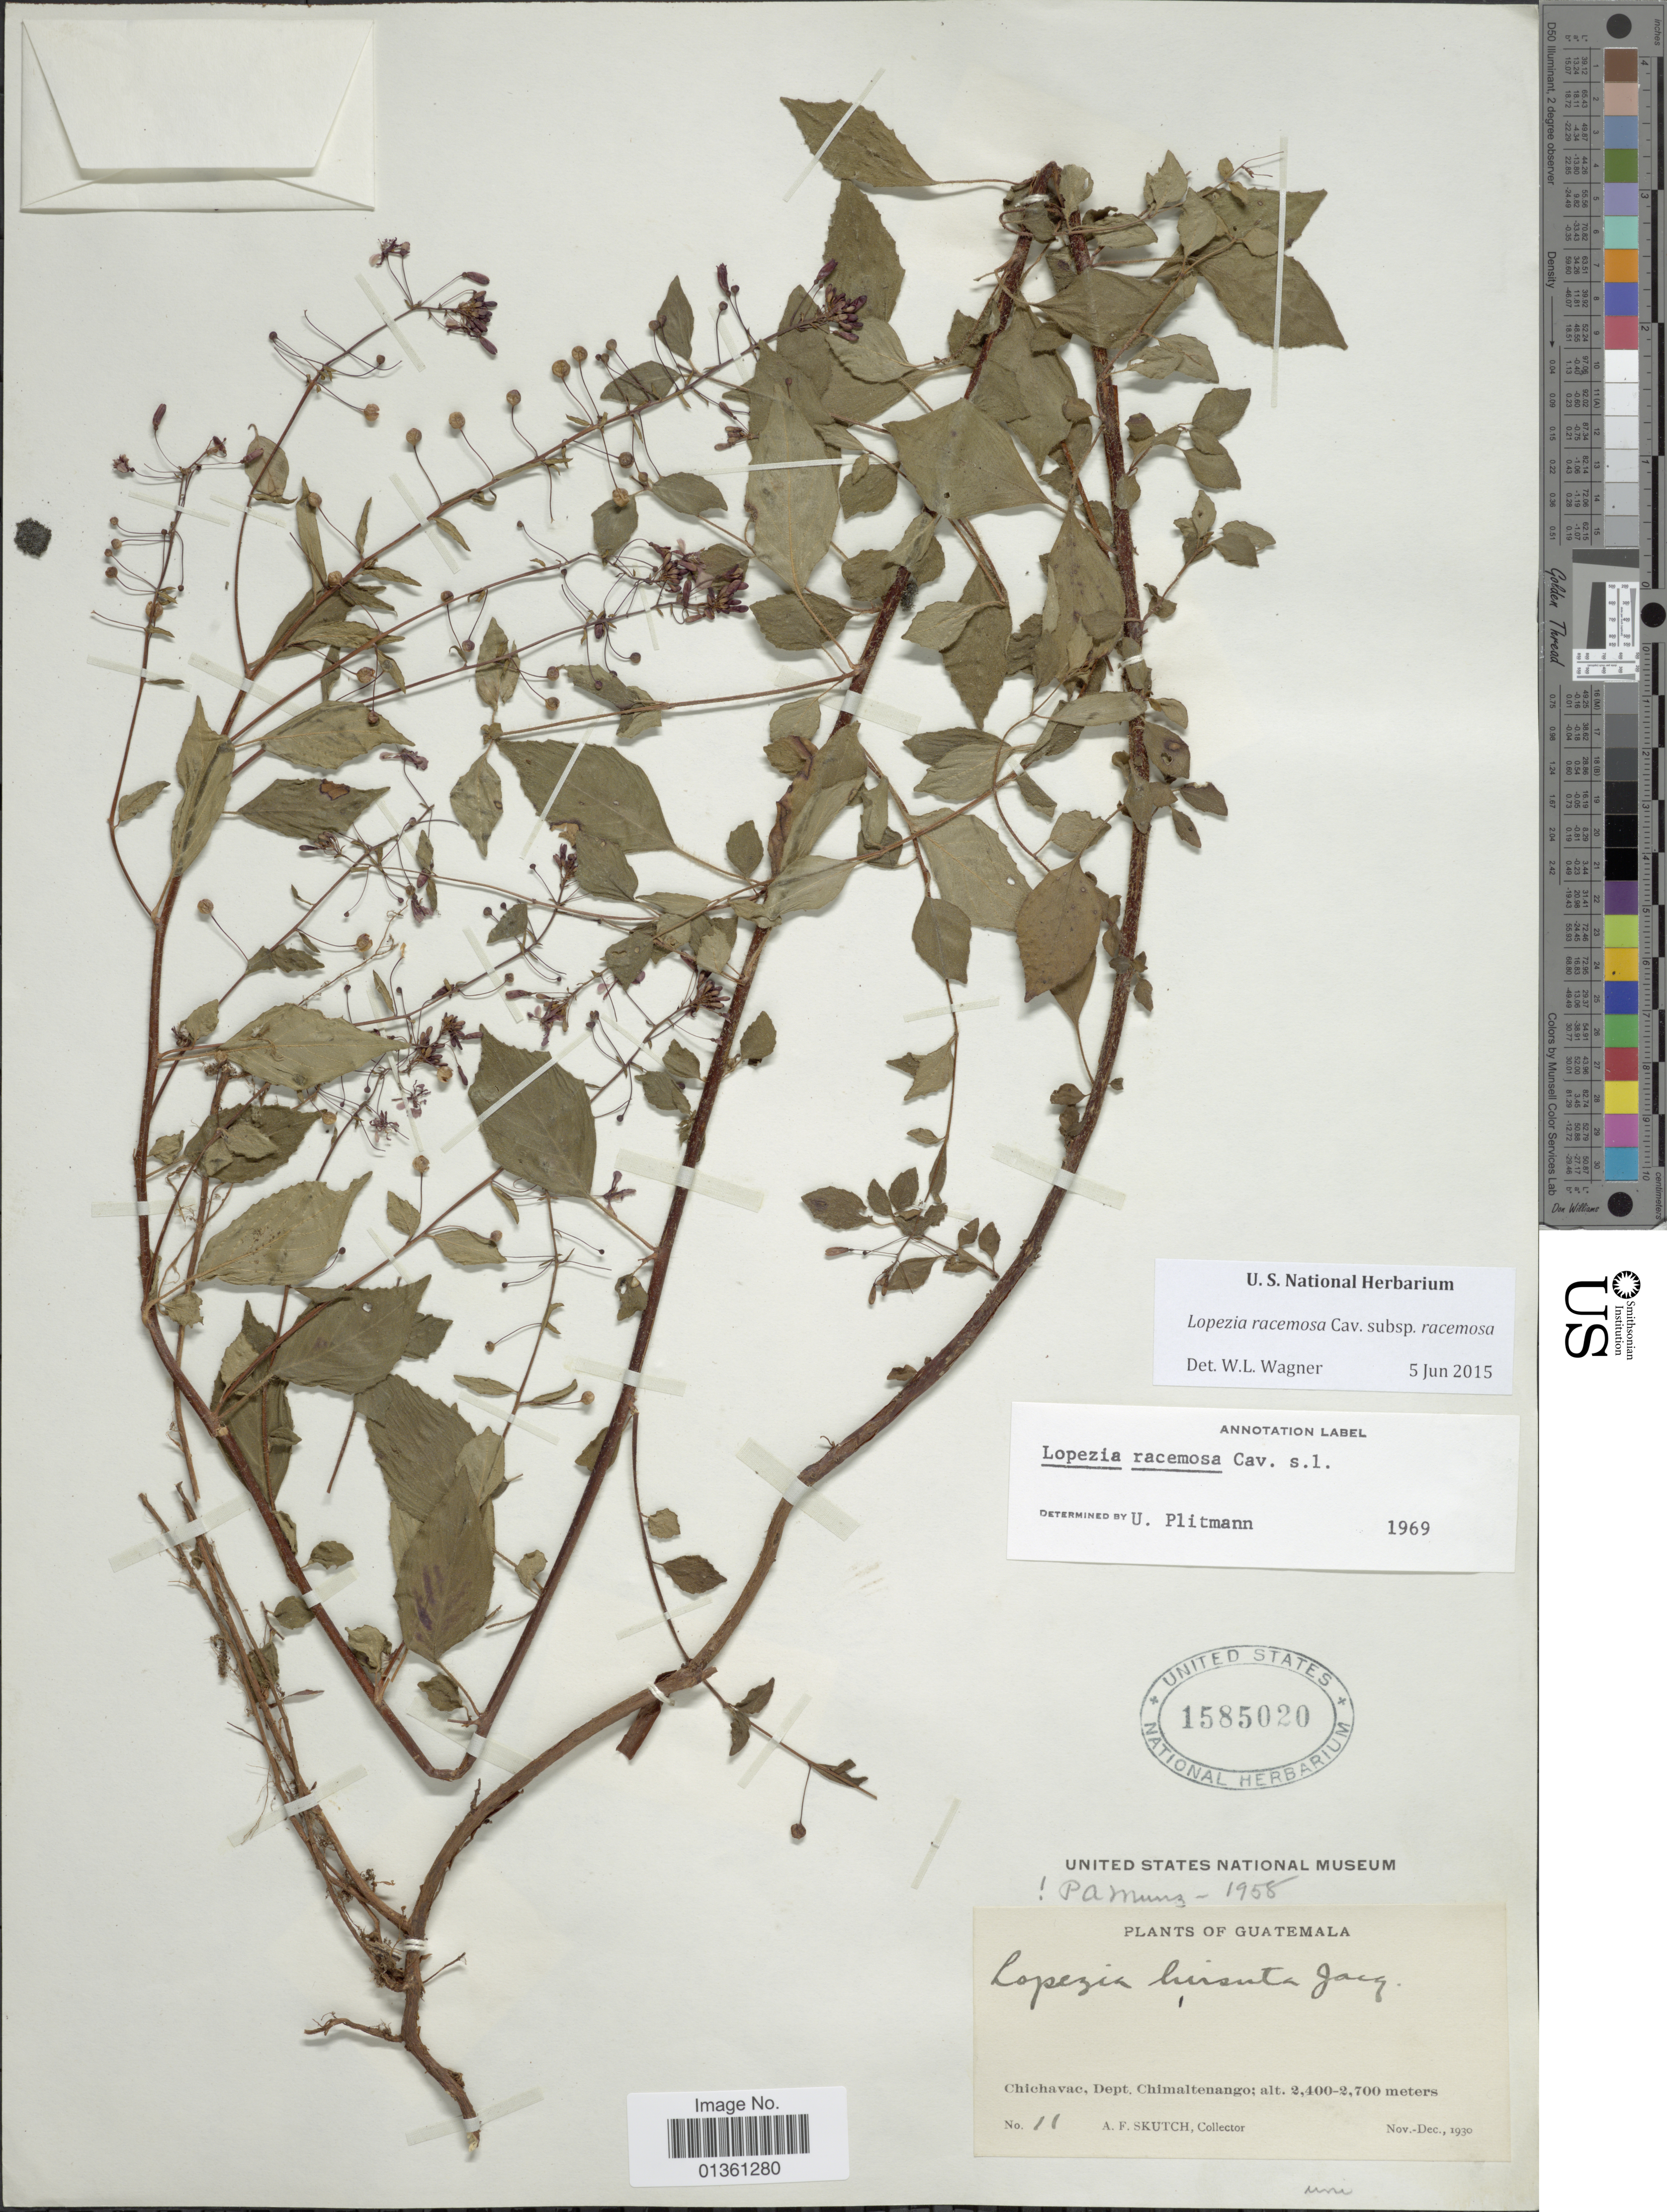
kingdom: Plantae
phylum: Tracheophyta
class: Magnoliopsida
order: Myrtales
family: Onagraceae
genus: Lopezia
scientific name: Lopezia racemosa subsp. racemosa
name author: Cav.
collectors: A. F. Skutch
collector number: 11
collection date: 1930-11/1930-12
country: Guatemala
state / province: Chimaltenango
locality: Chichavac.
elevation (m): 2400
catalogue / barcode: US 1585020